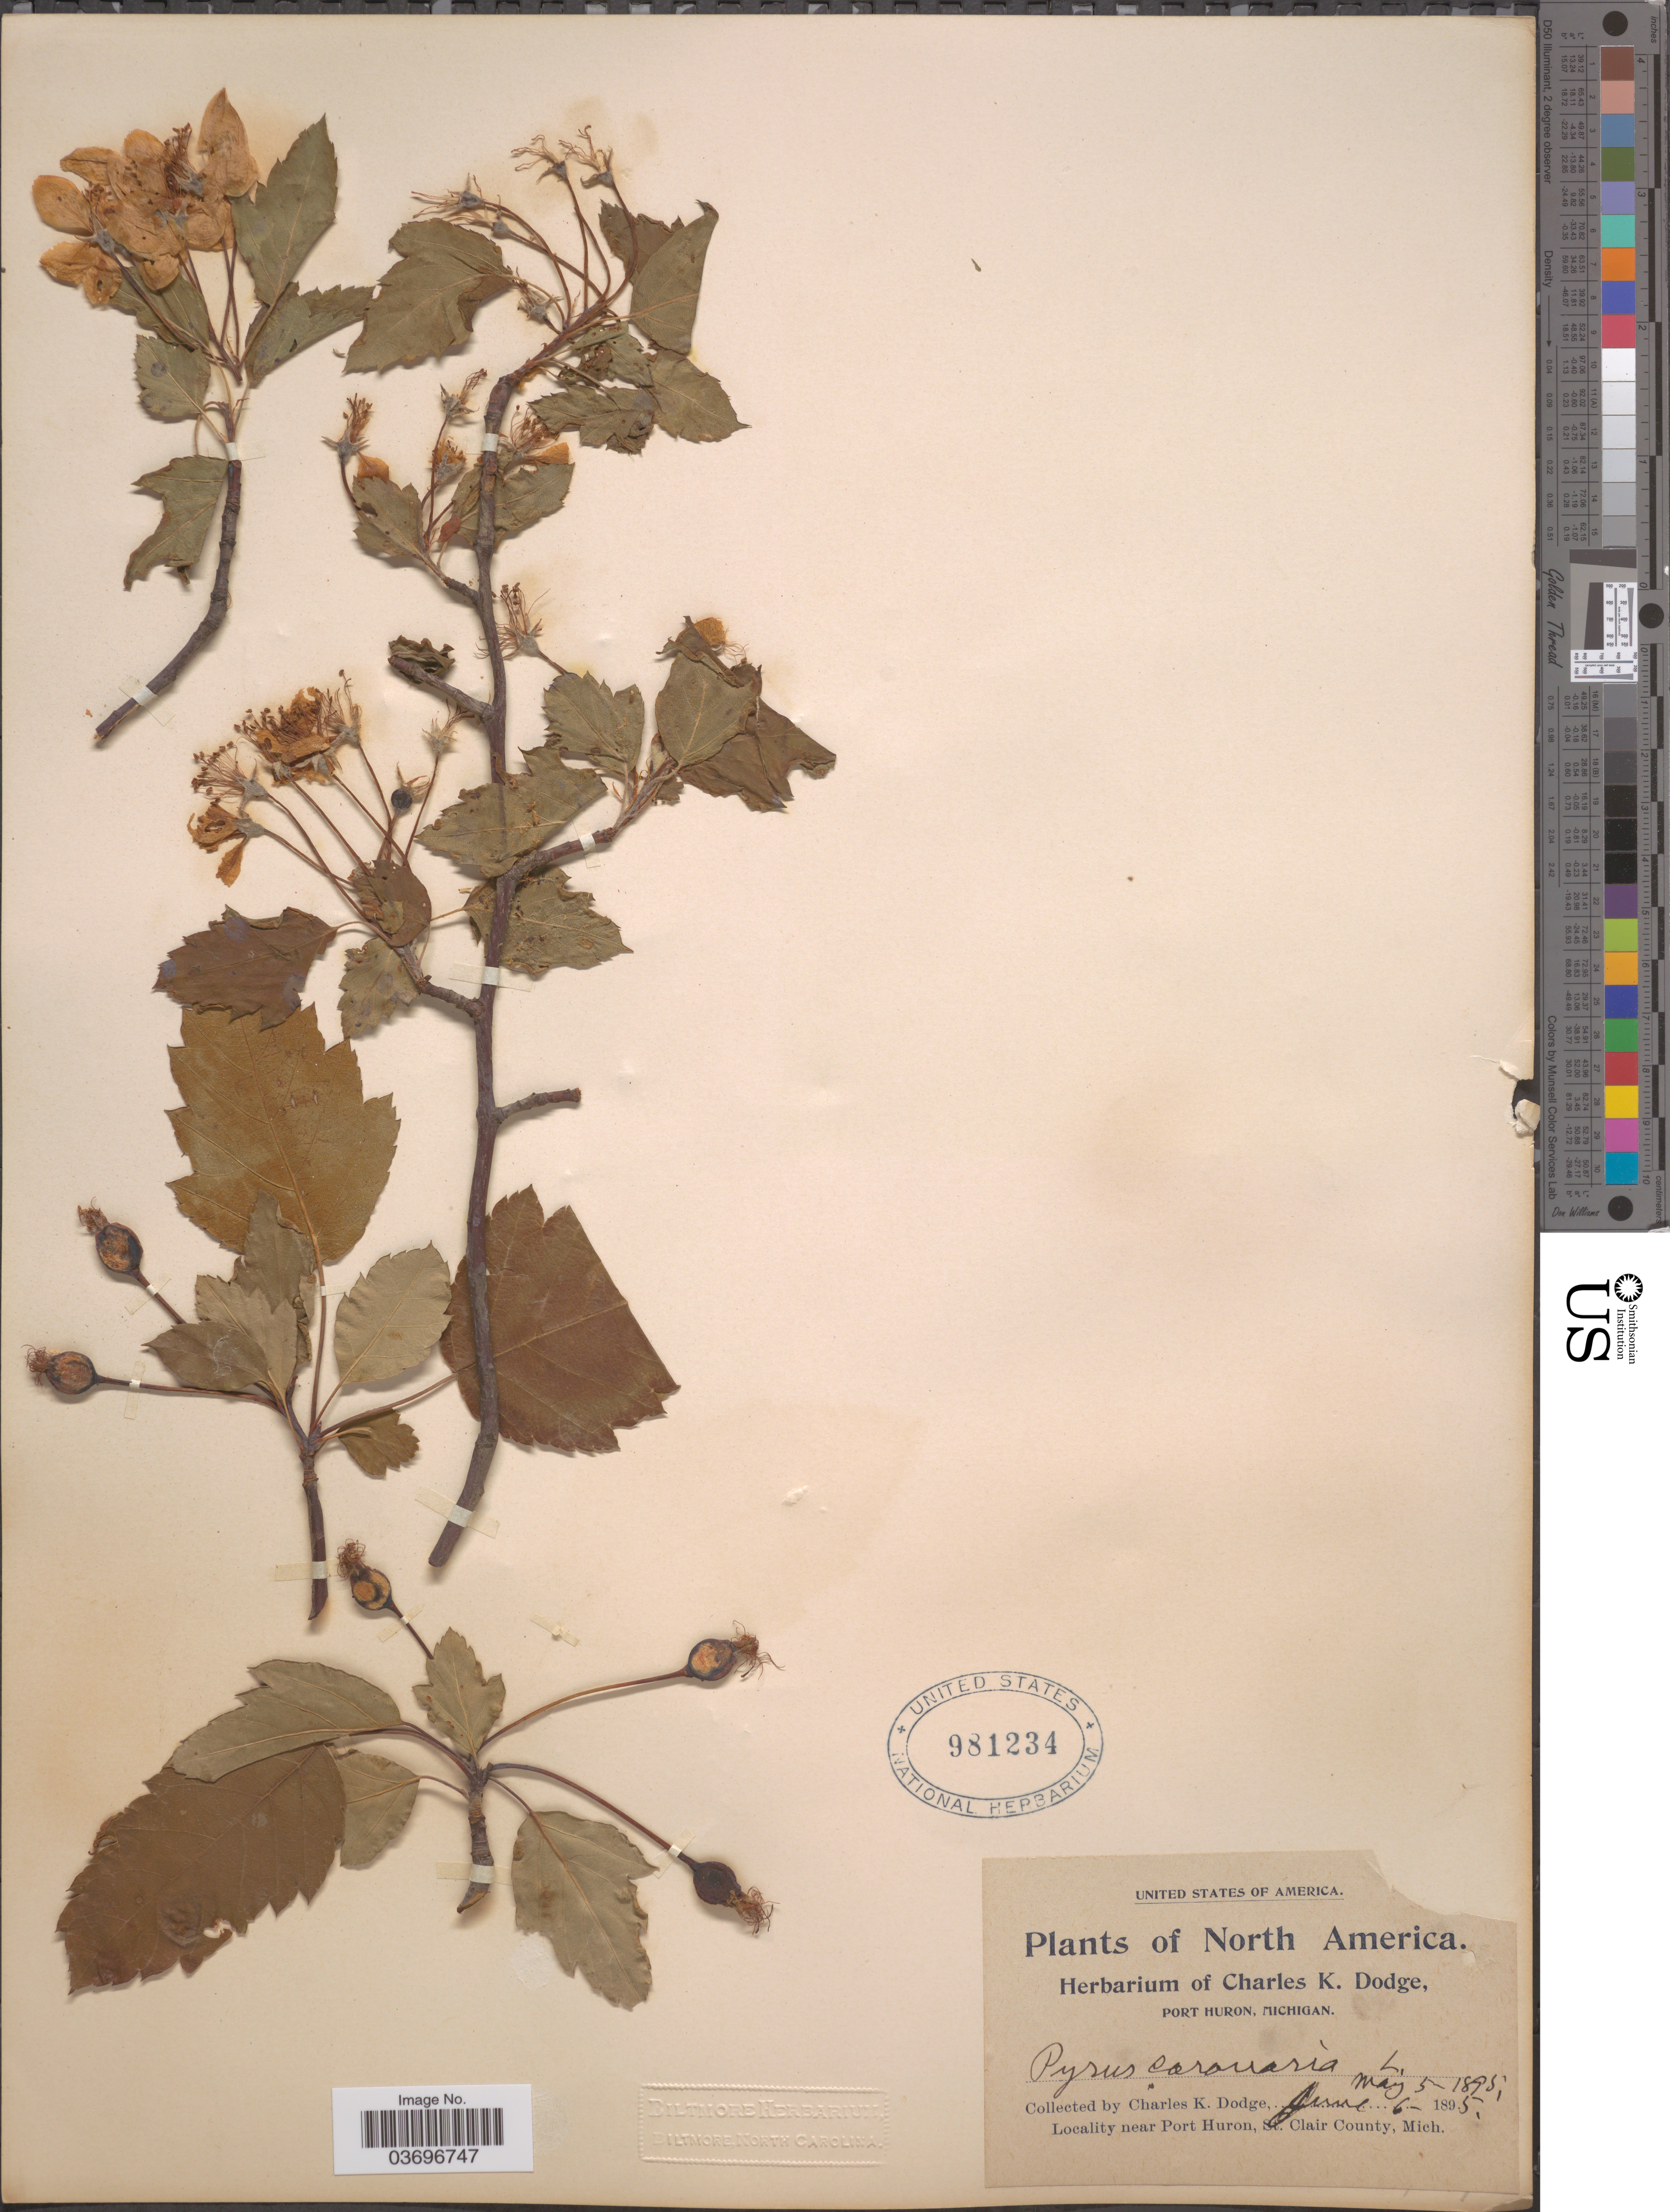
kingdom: Plantae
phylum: Tracheophyta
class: Magnoliopsida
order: Rosales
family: Rosaceae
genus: Malus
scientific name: Malus coronaria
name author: (L.) Mill.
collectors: C. K. Dodge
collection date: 1895-05-05/1895-06-06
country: United States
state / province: Michigan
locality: Near Port Huron, St. Clair County.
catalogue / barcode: US 981234